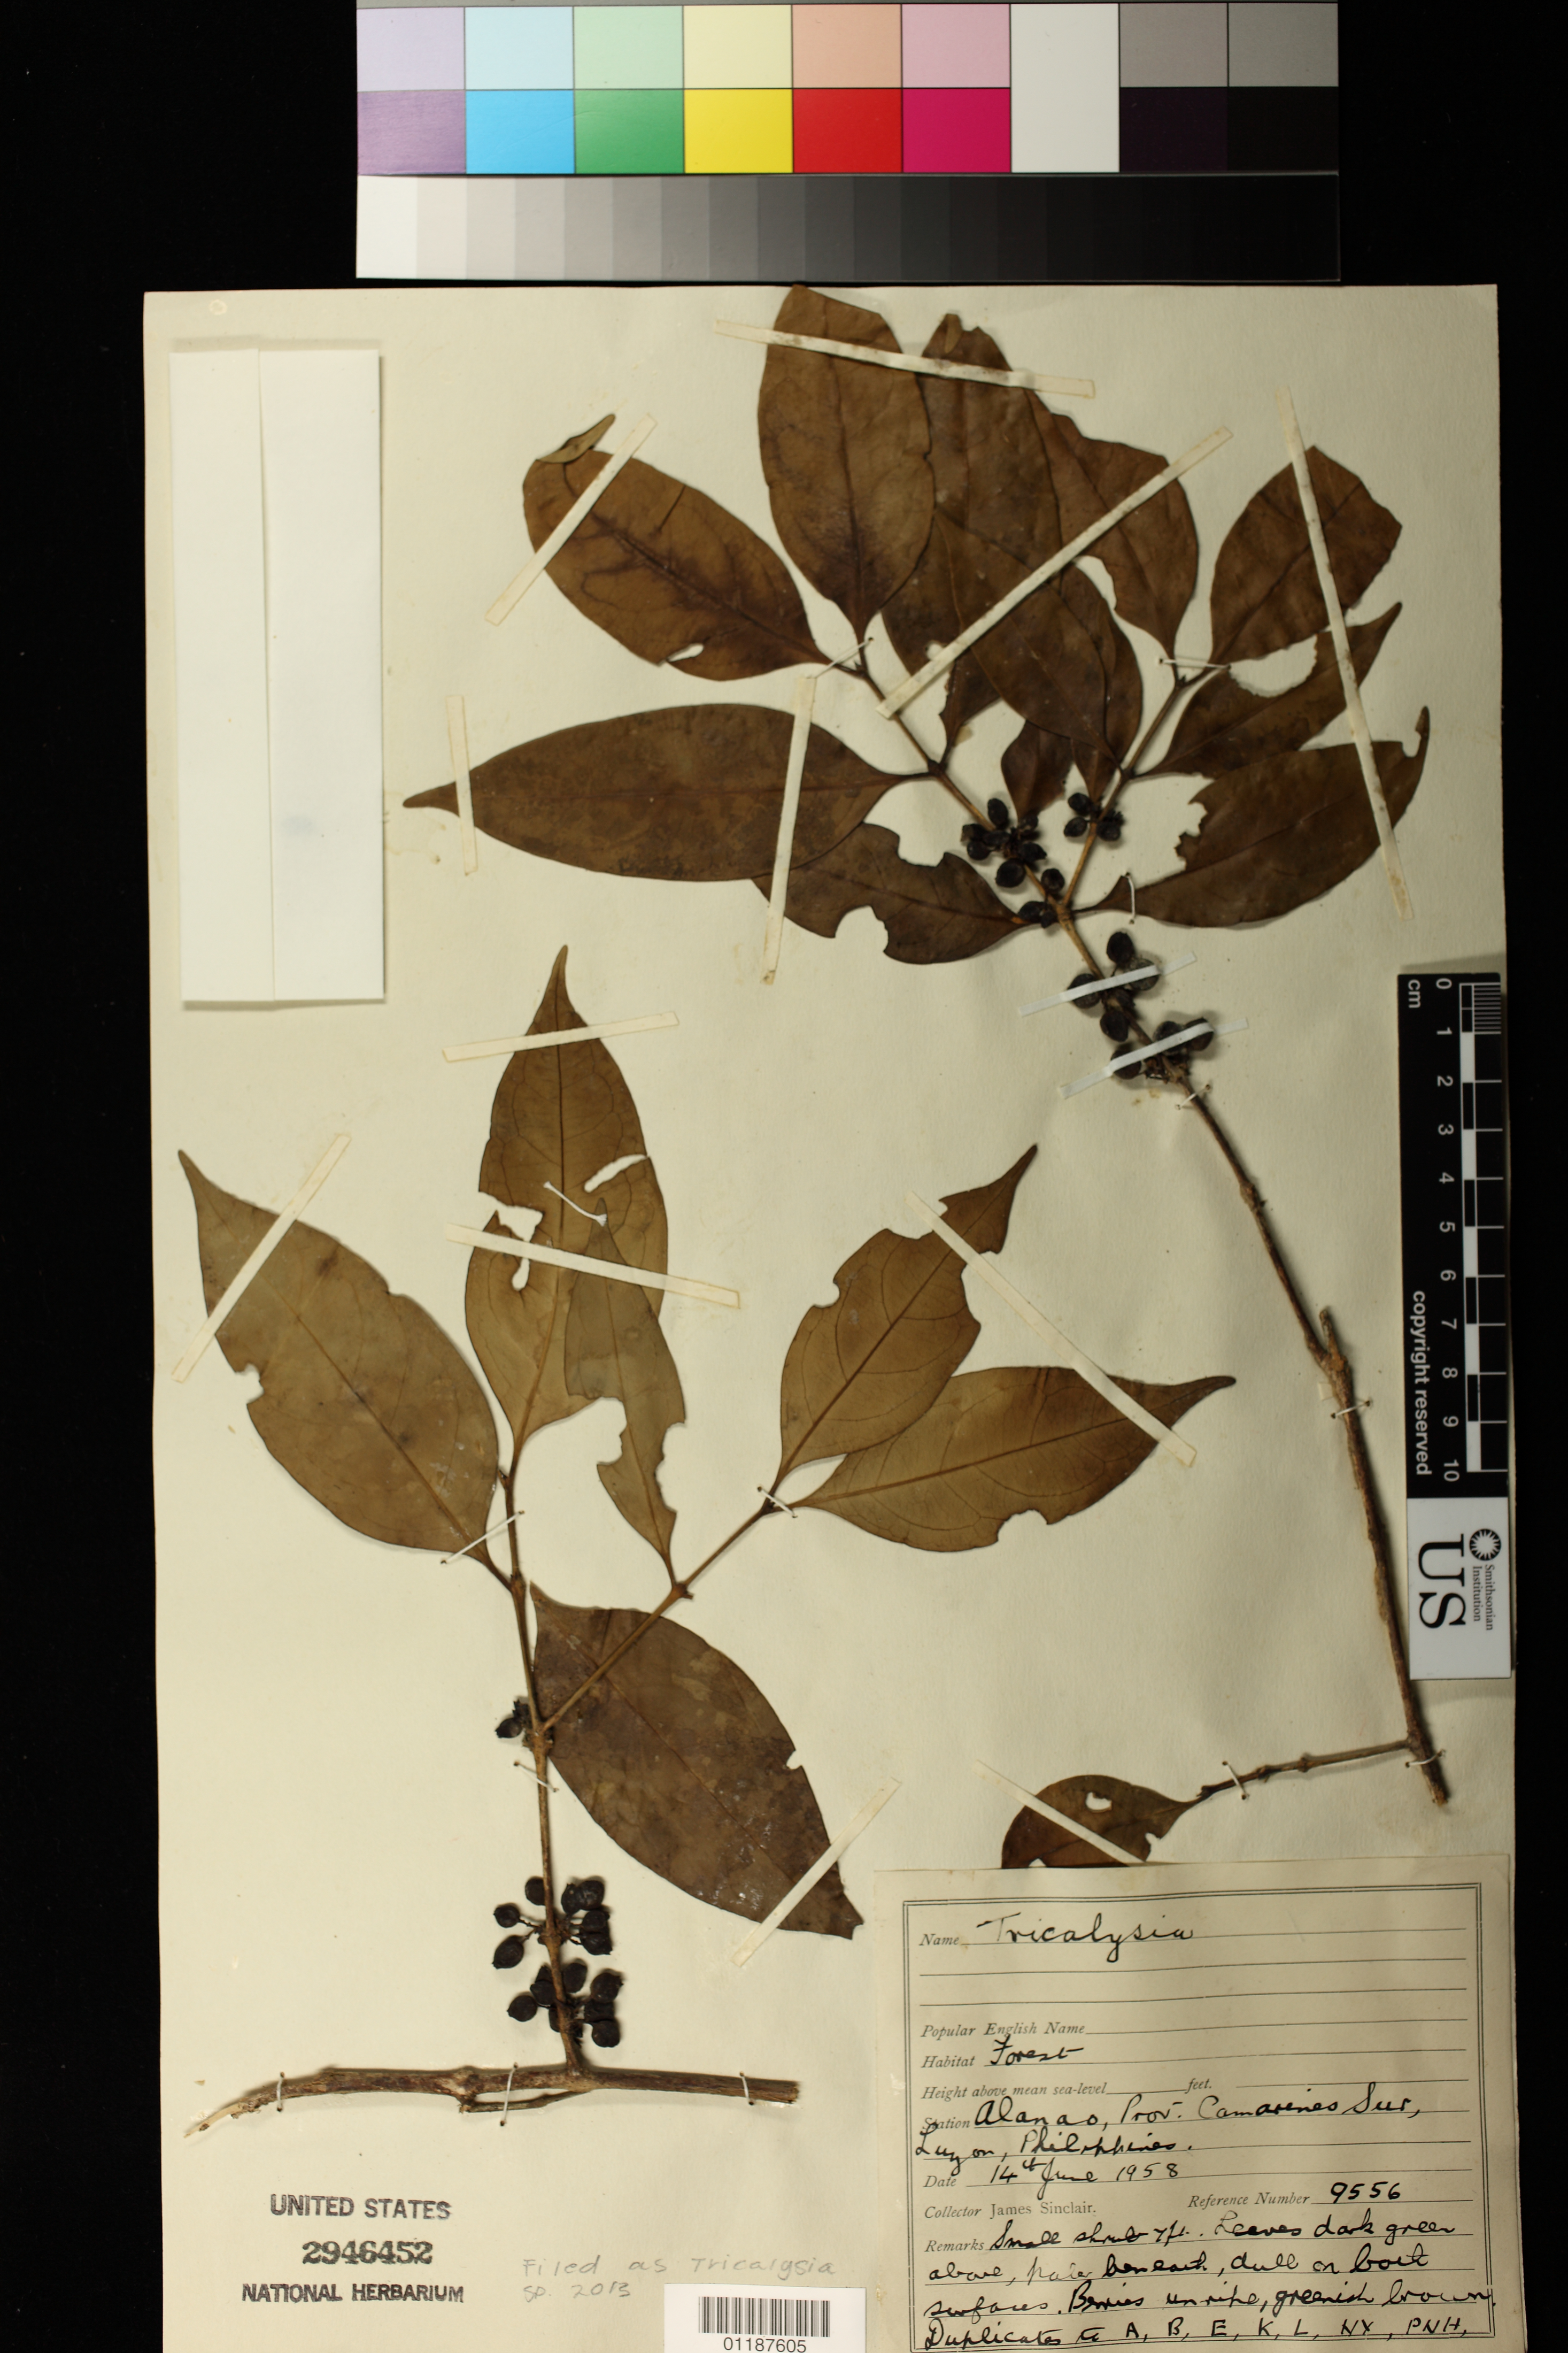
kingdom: Plantae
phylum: Tracheophyta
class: Magnoliopsida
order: Gentianales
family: Rubiaceae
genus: Tricalysia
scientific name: Tricalysia sp.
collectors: J. Sinclair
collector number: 9556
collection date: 1958-06-14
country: Philippines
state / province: Bicol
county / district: Camarines Sur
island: Luzon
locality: Alanao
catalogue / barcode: US 2946452